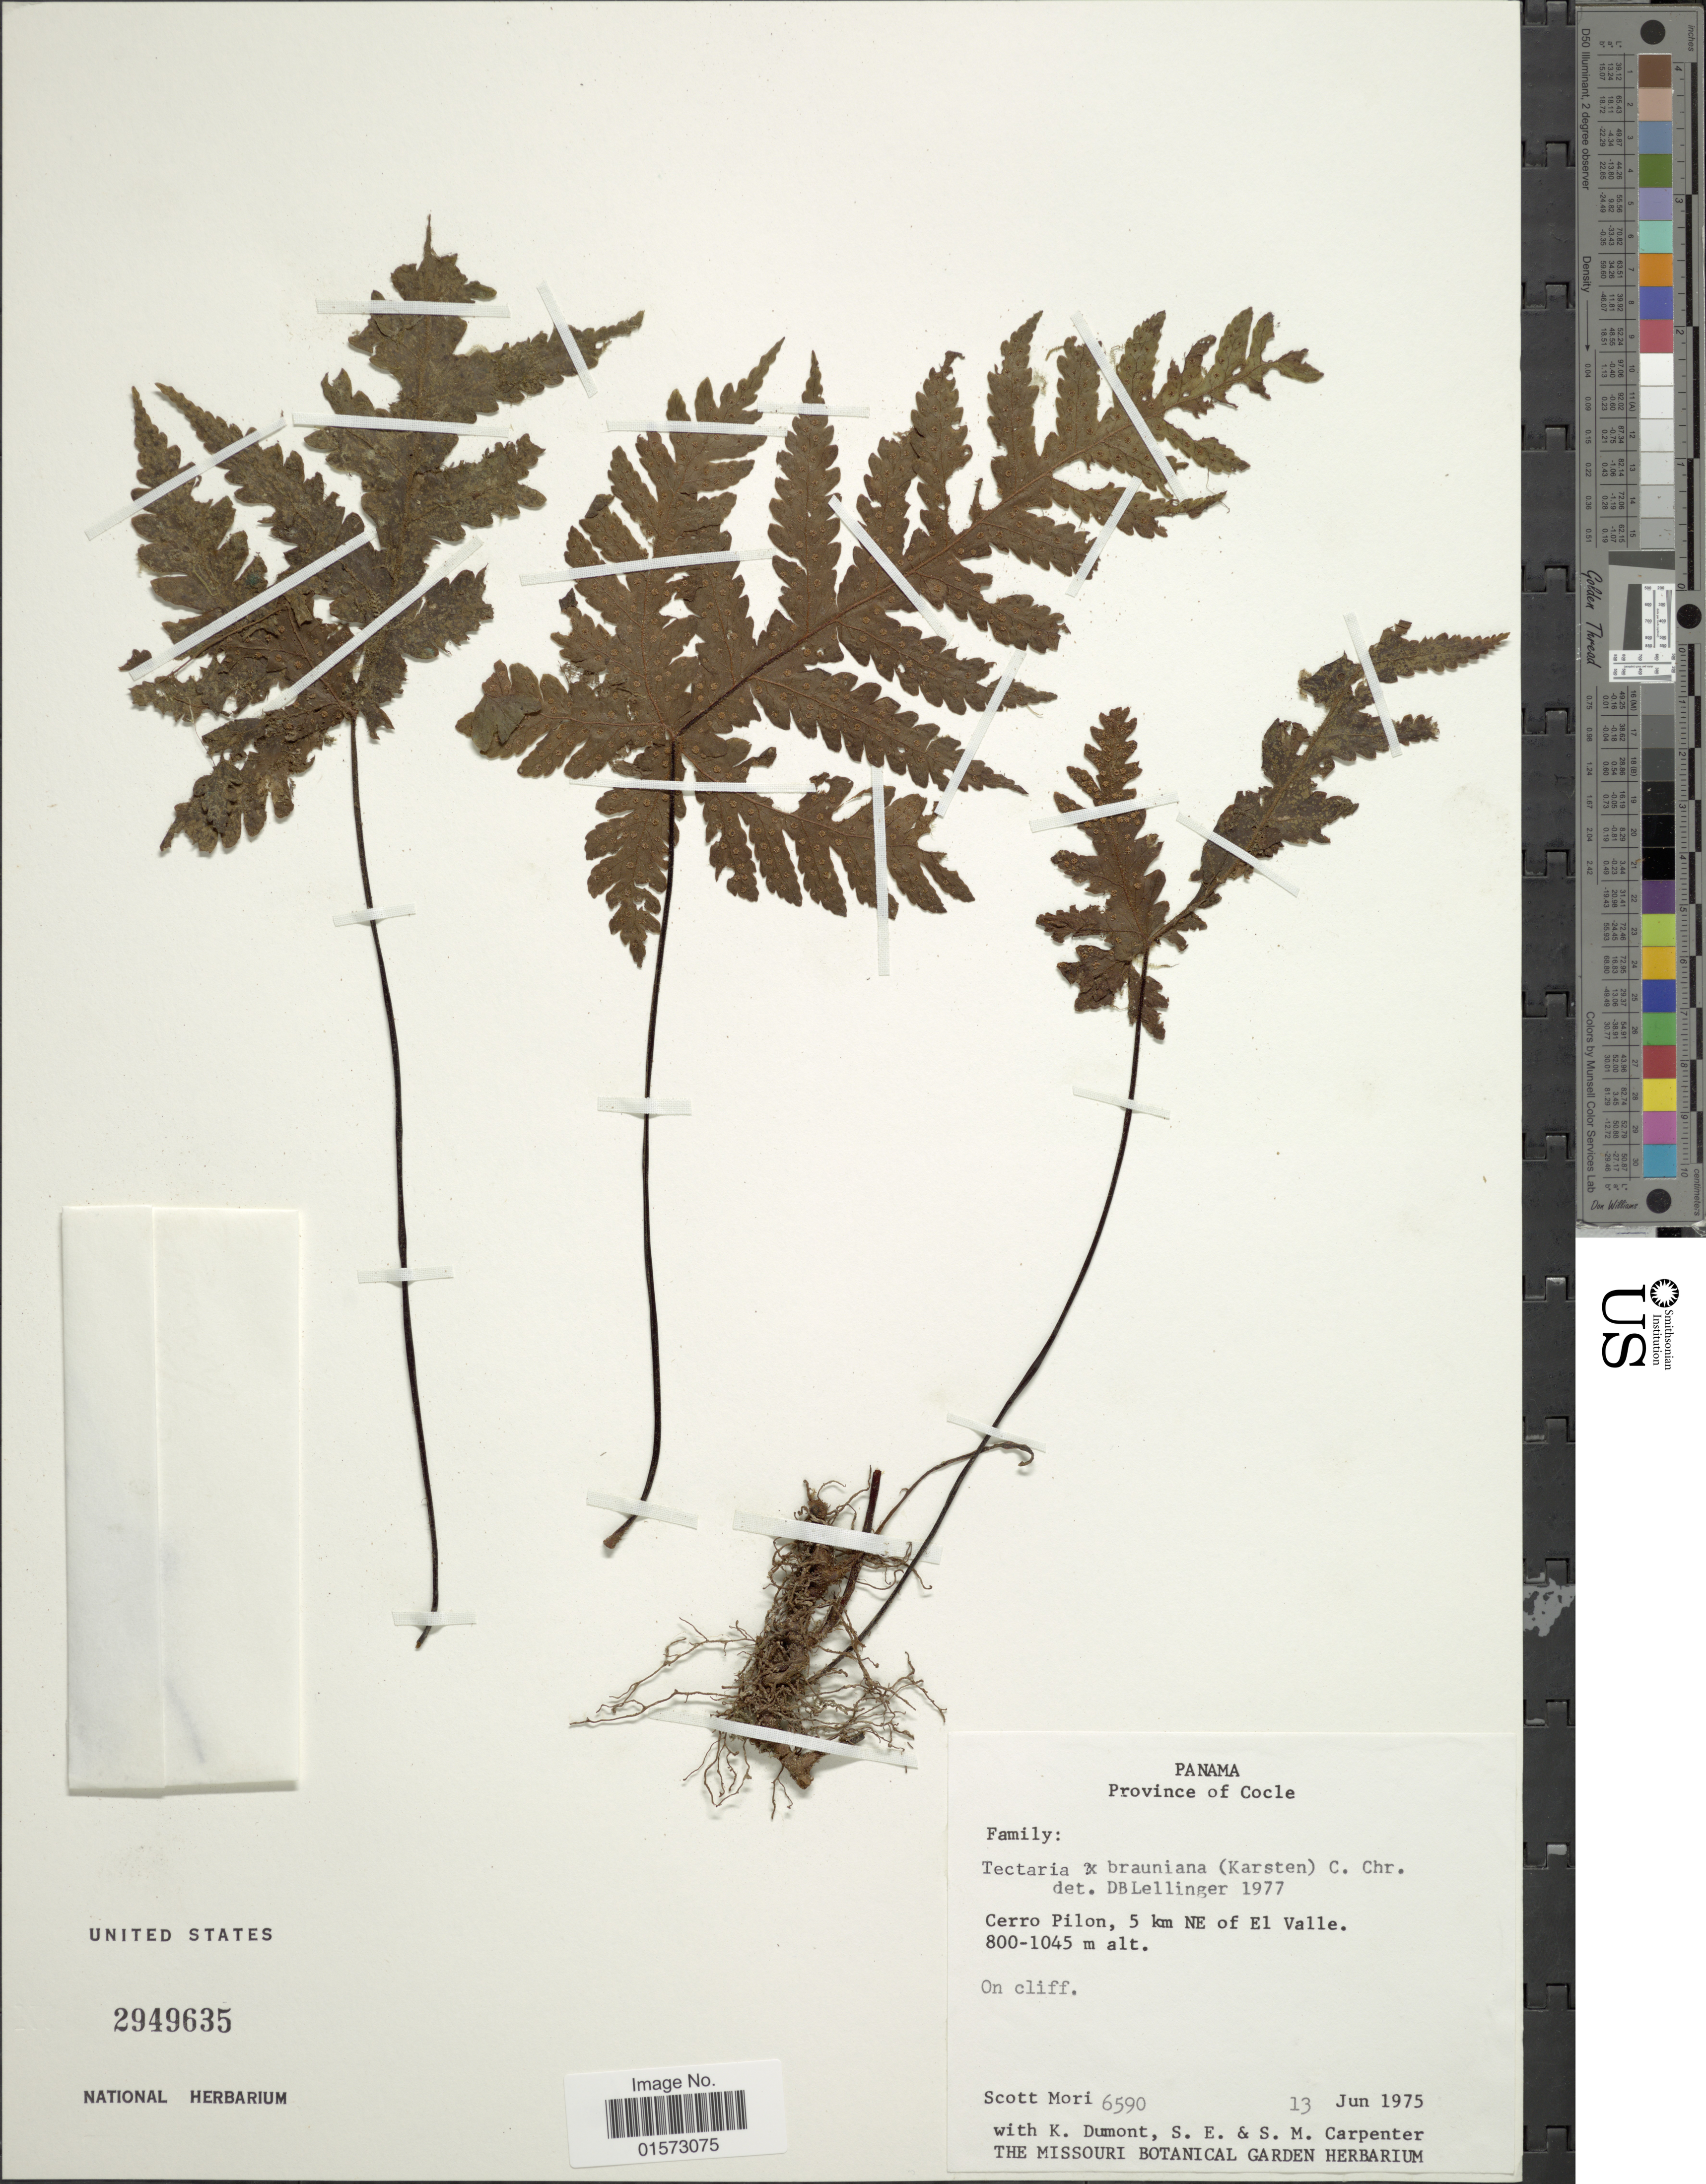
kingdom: Plantae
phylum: Tracheophyta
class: Polypodiopsida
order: Polypodiales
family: Tectariaceae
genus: Tectaria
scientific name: Tectaria brauniana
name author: (H. Karst.) C. Chr.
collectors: S. Mori, K. P. Dumont, S. Carpenter & S. Carpenter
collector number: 6590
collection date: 1975-06-13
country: Panama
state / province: Coclé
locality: Cerro Pilon, 5 km NE of El Valle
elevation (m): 800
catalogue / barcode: US 2949635